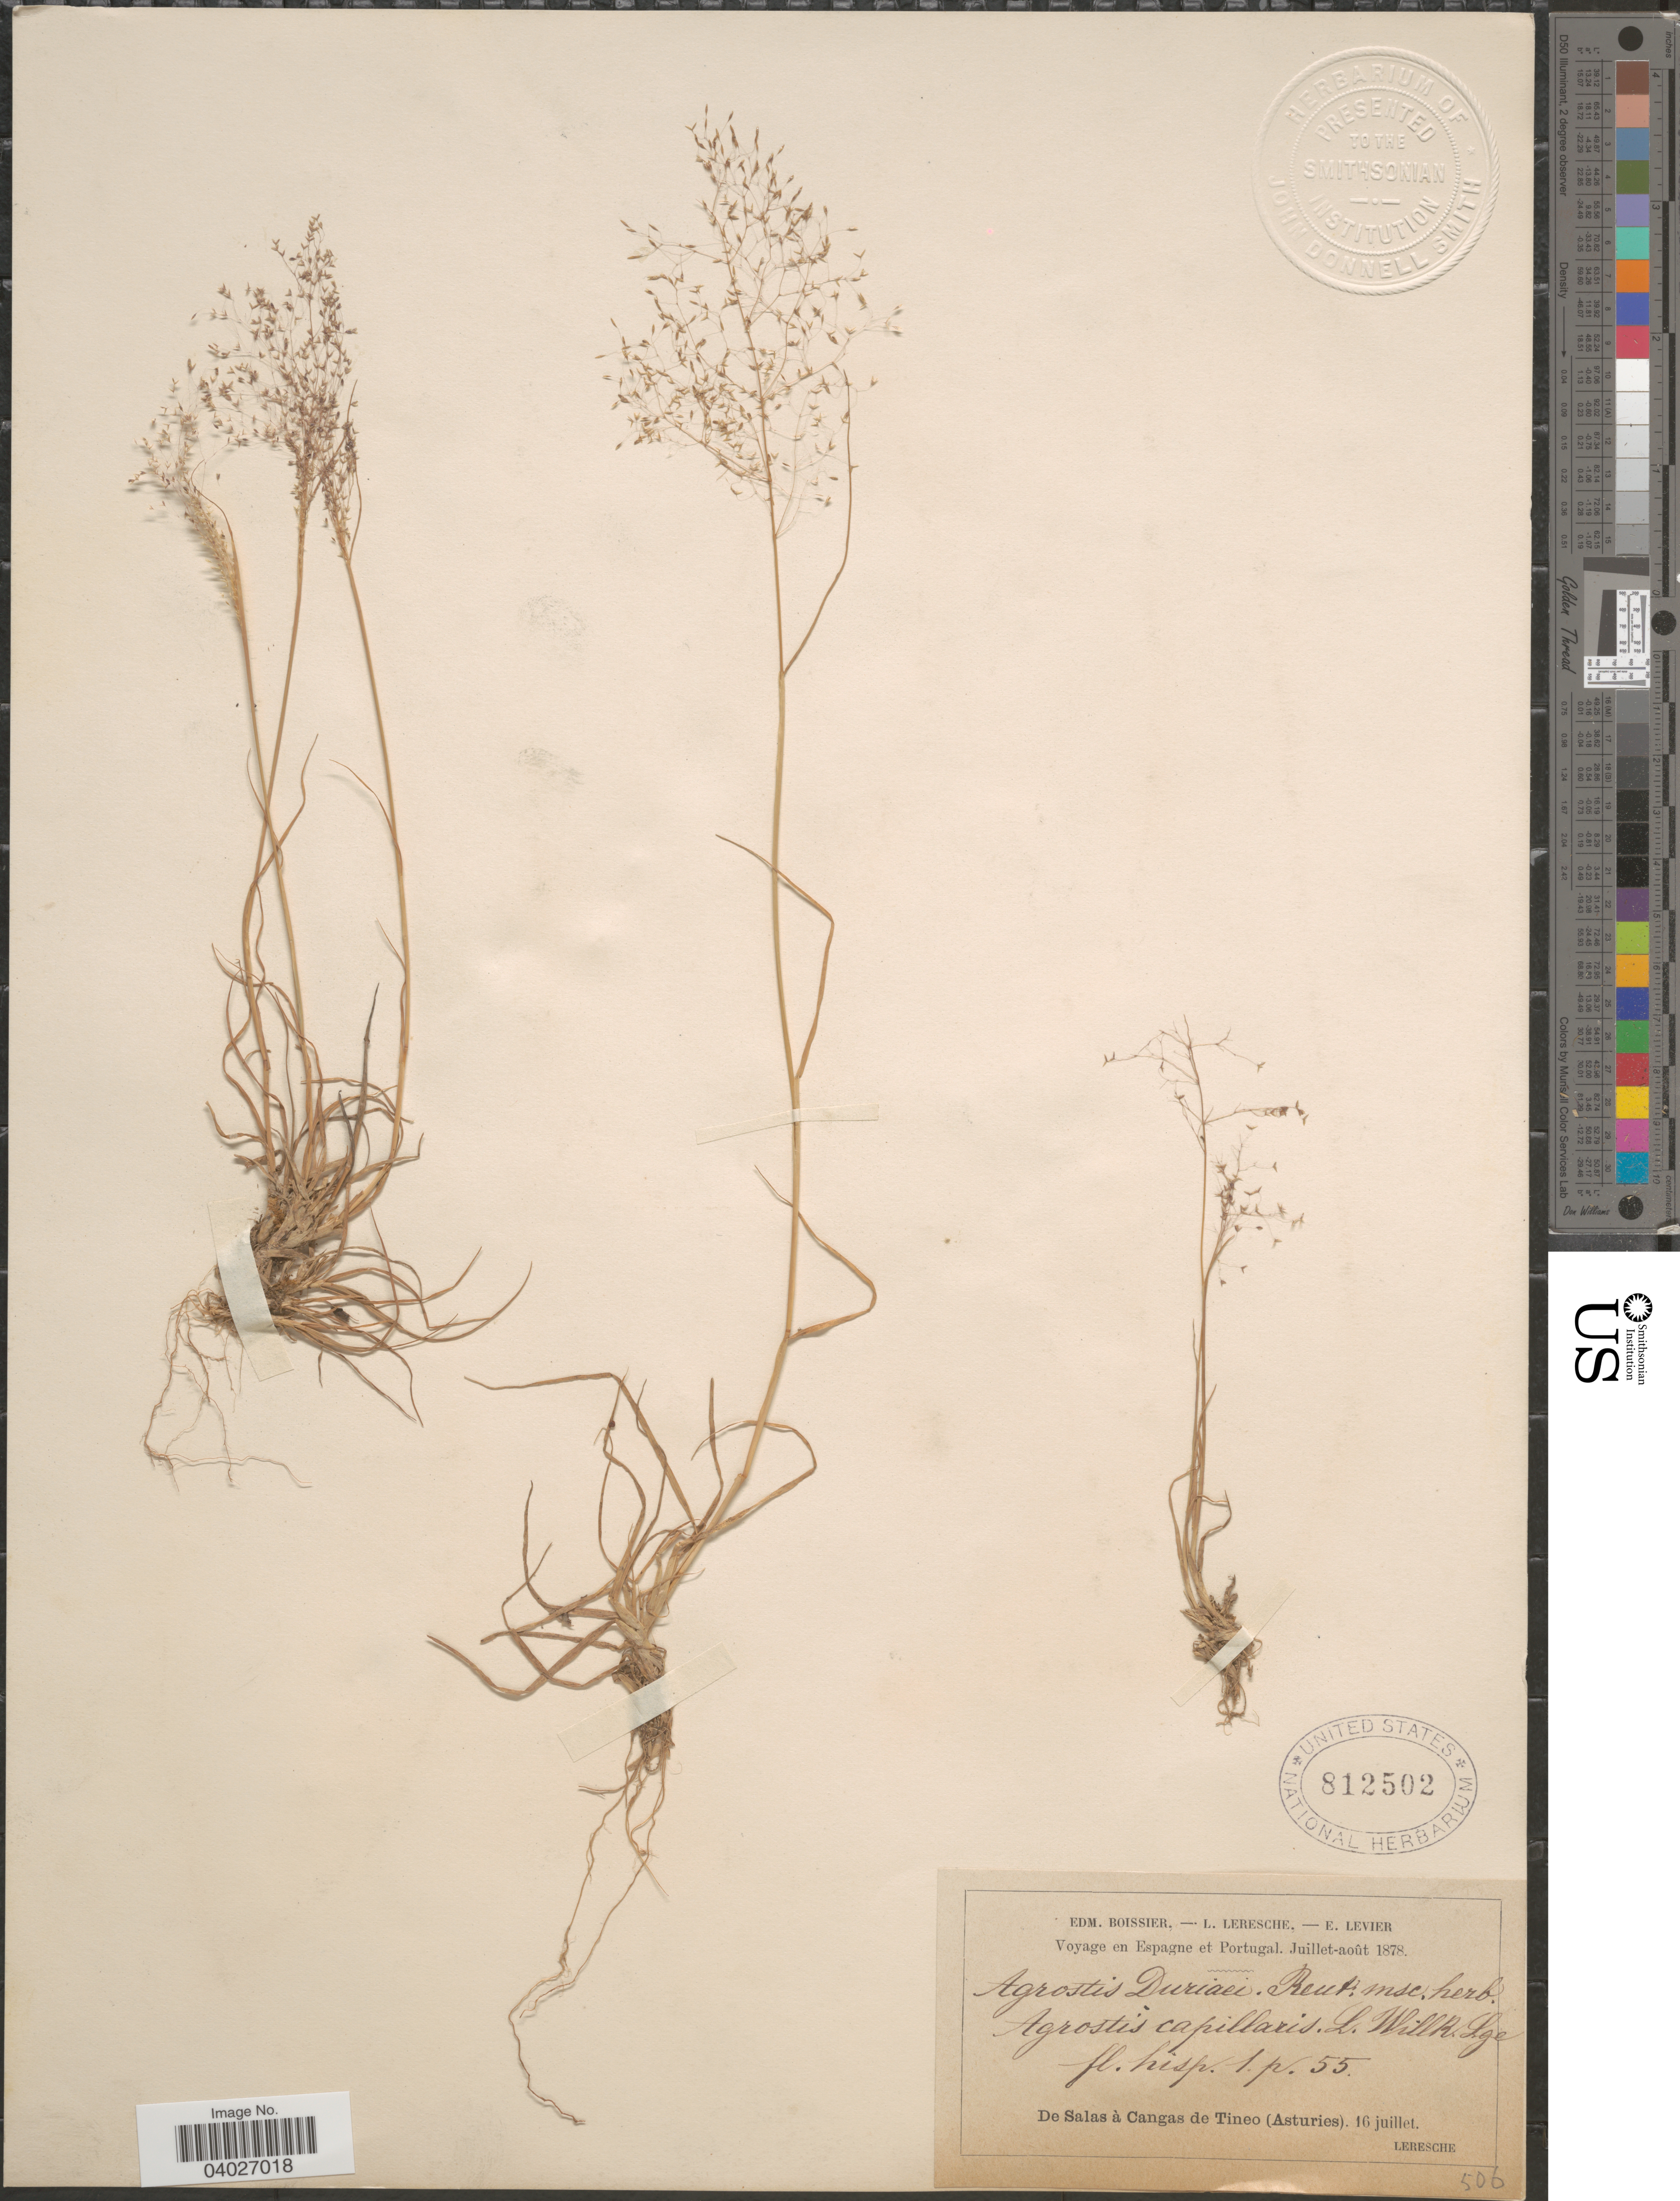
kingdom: Plantae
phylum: Tracheophyta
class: Liliopsida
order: Poales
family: Poaceae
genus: Agrostula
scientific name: Agrostula truncatula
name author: (Parl.) P.M. Peterson et al.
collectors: L. Leresche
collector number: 506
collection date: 1878-07-16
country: Spain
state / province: Principado de Asturias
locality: De Salas à Cangas de Tineo (Asturies).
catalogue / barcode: US 812502